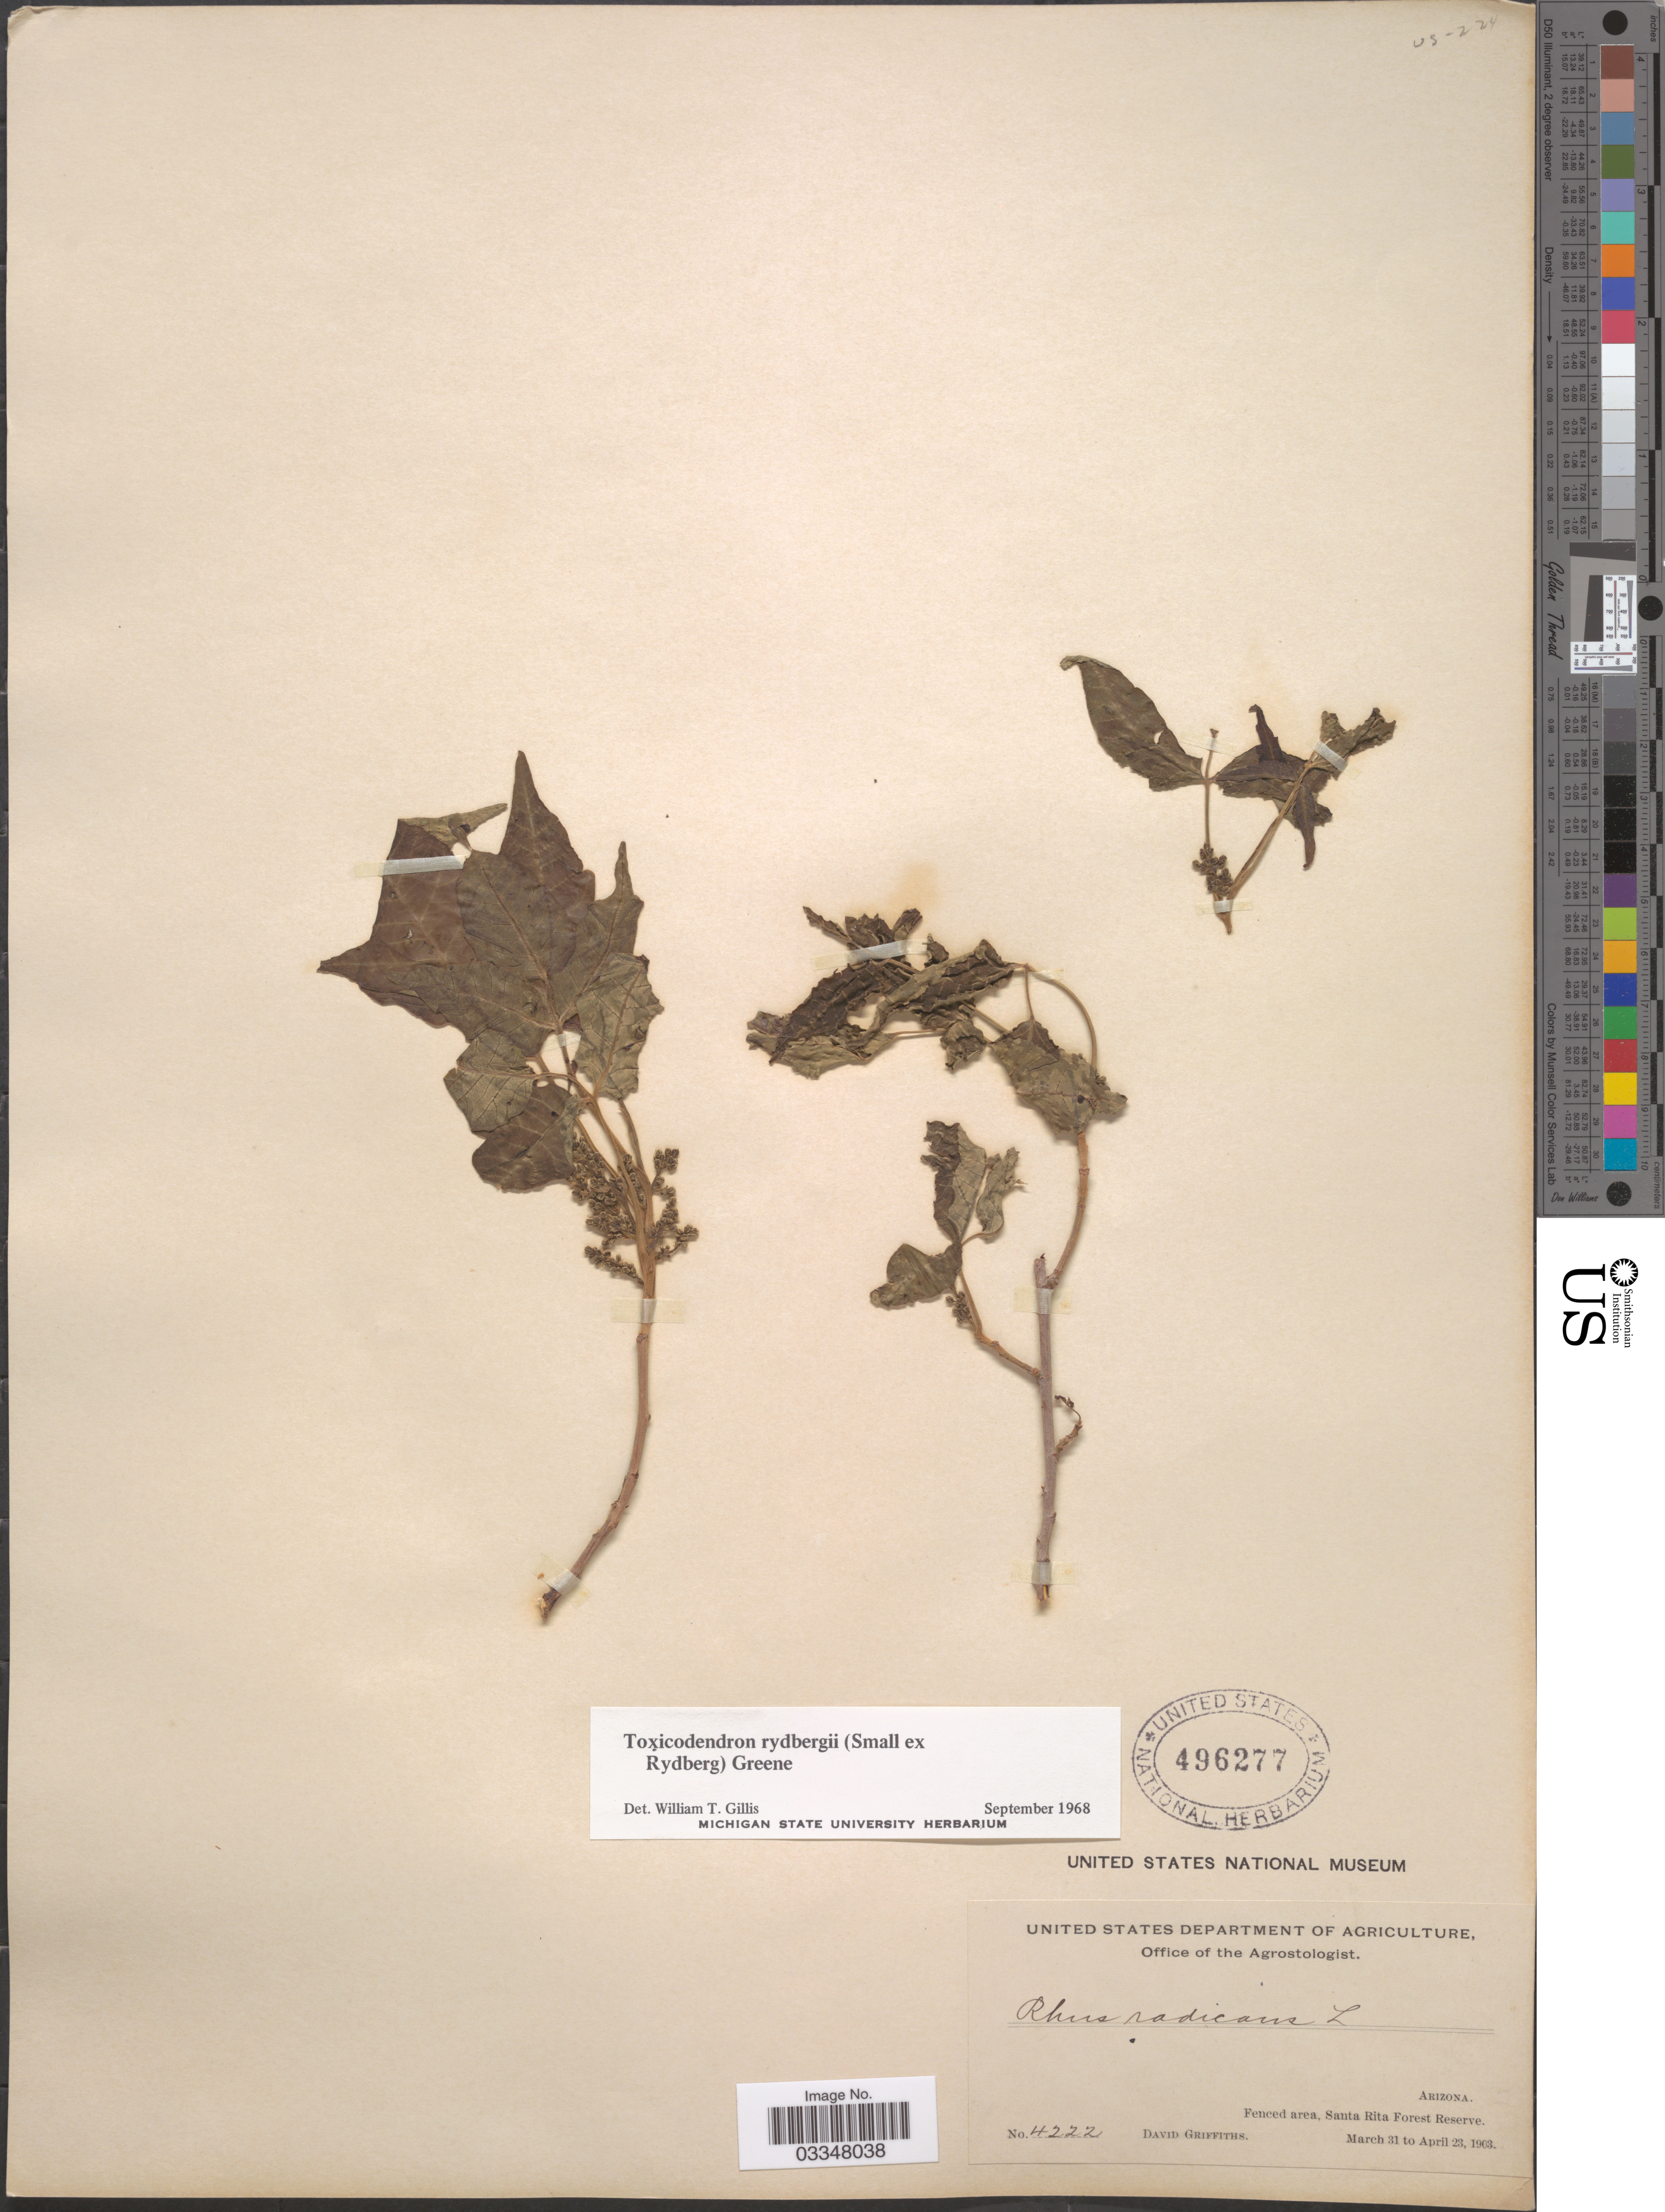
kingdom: Plantae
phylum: Tracheophyta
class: Magnoliopsida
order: Sapindales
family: Anacardiaceae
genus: Toxicodendron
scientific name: Toxicodendron radicans subsp. rydbergii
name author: (Small & Rydb.) Á. Löve & D. Löve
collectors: D. Griffiths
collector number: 4222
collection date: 1903-03-31/1903-04-23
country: United States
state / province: Arizona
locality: Fenced area, Santa Rita Forest Reserve.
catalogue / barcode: US 496277